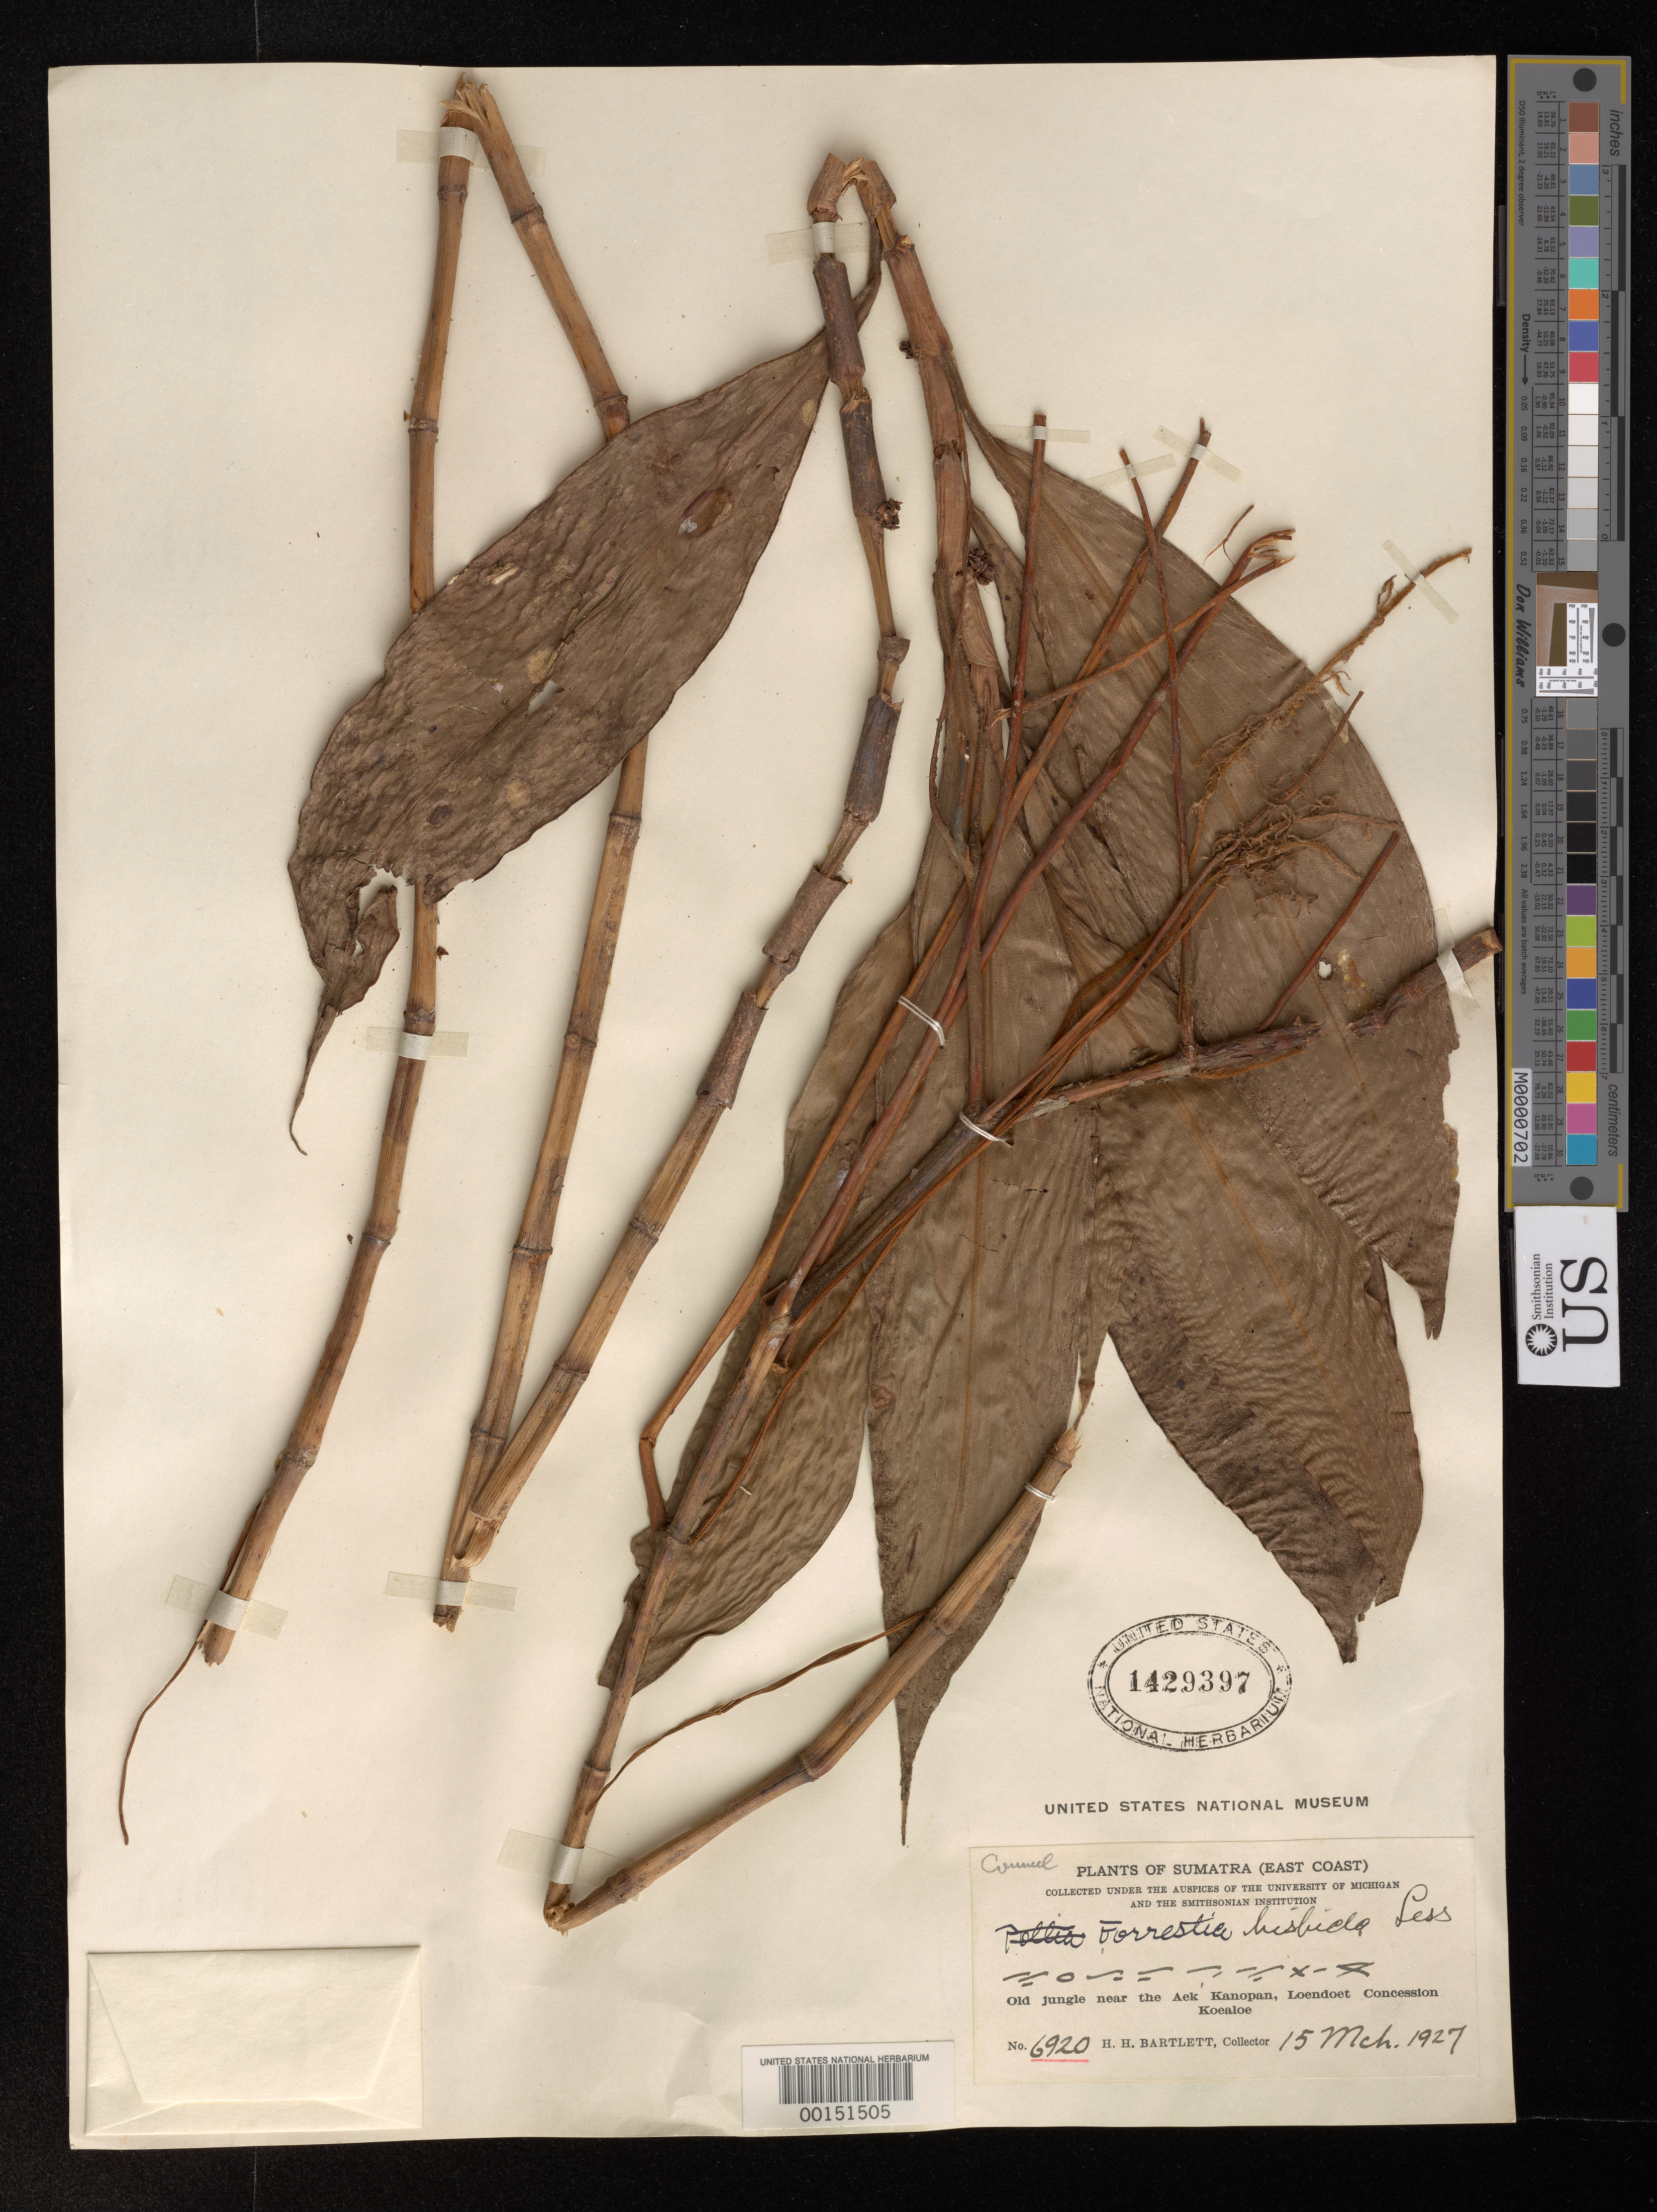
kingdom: Plantae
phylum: Tracheophyta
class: Liliopsida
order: Commelinales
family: Commelinaceae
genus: Amischotolype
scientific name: Amischotolype hispida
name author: (A. Rich.) D.Y. Hong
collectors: H. H. Bartlett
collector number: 6920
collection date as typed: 15 Mar 1927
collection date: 1927-03-15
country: Indonesia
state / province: Sumatra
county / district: Sumatera Utara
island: Sumatra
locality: Aek kanopan, koealoe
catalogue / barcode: US 1429397